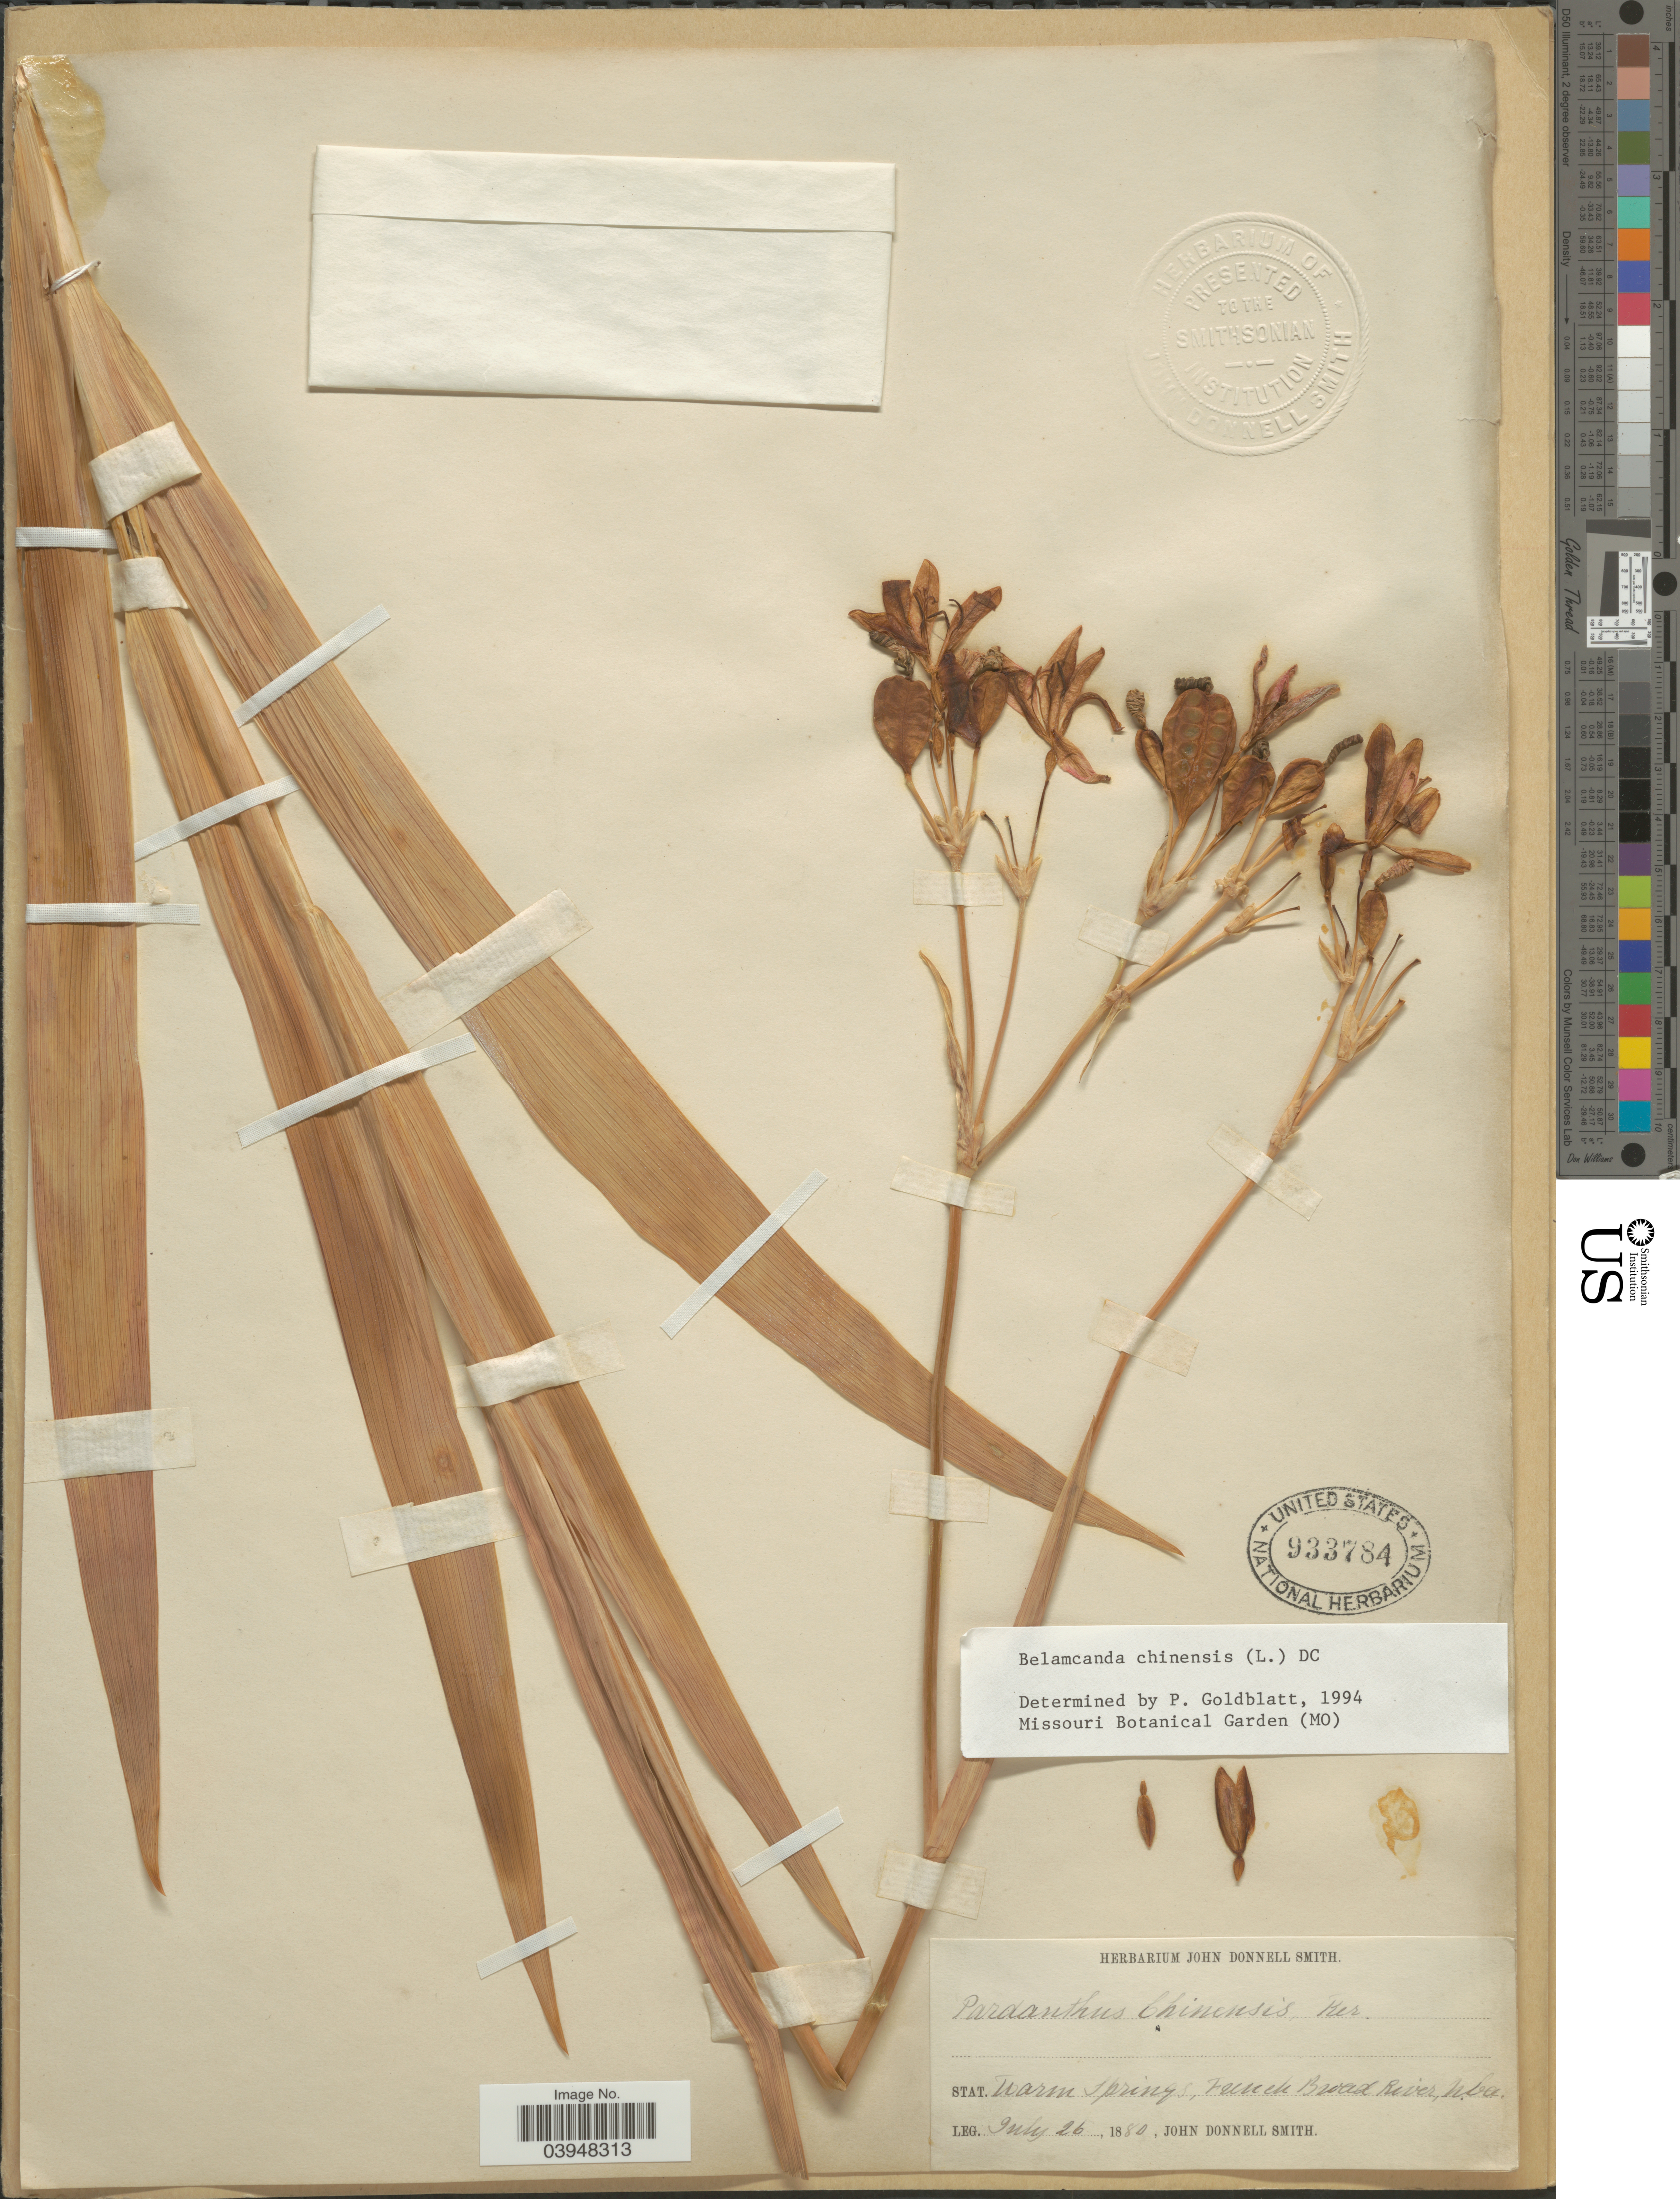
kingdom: Plantae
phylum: Tracheophyta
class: Liliopsida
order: Asparagales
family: Iridaceae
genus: Iris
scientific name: Iris domestica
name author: (L.) Goldblatt & Mabb.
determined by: Strong, Mark T., (BOT), Smithsonian Institution - National Museum of Natural History (UNITED STATES)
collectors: J. Donnell Smith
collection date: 1880-07-26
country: United States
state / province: North Carolina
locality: Stat. Warm Springs, French Broad River.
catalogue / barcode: US 933784